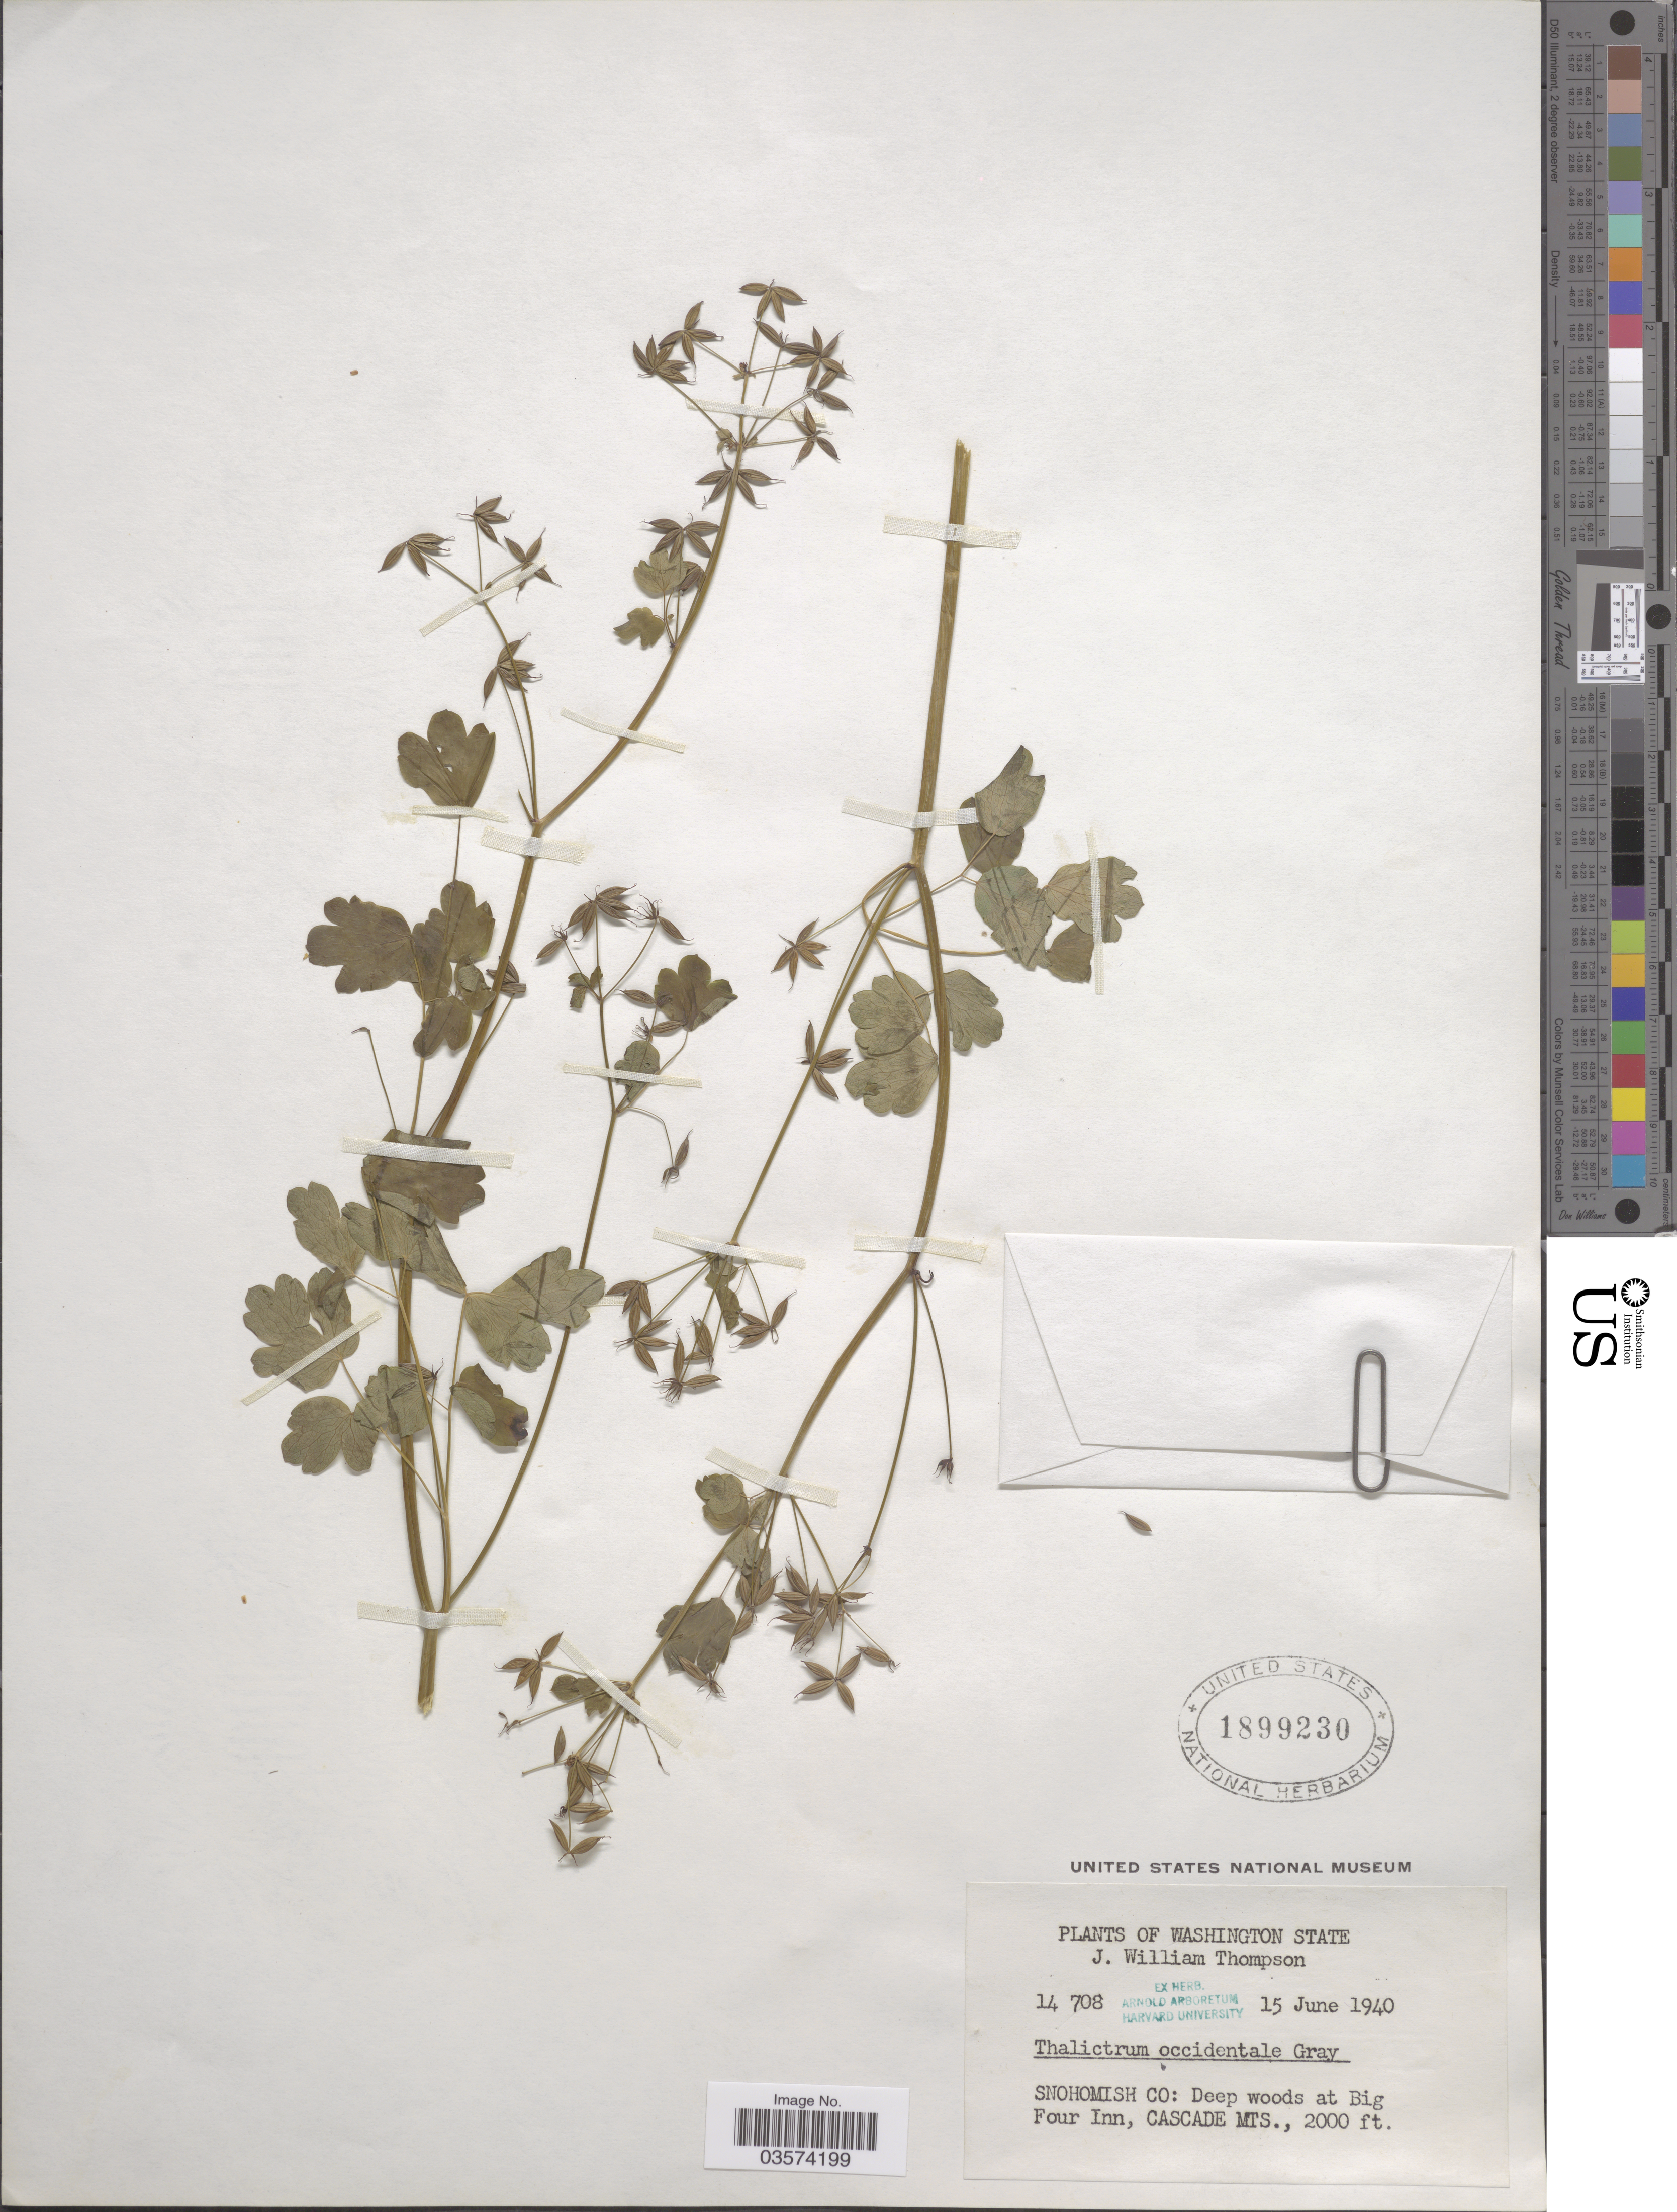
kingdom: Plantae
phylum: Tracheophyta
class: Magnoliopsida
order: Ranunculales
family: Ranunculaceae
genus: Thalictrum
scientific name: Thalictrum occidentale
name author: A. Gray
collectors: J. W. Thompson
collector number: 14708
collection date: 1940-06-15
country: United States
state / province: Washington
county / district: Snohomish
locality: Snohomish Co: Deep woods at Big Four Inn, Cascade Mts.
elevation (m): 610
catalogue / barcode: US 1899230